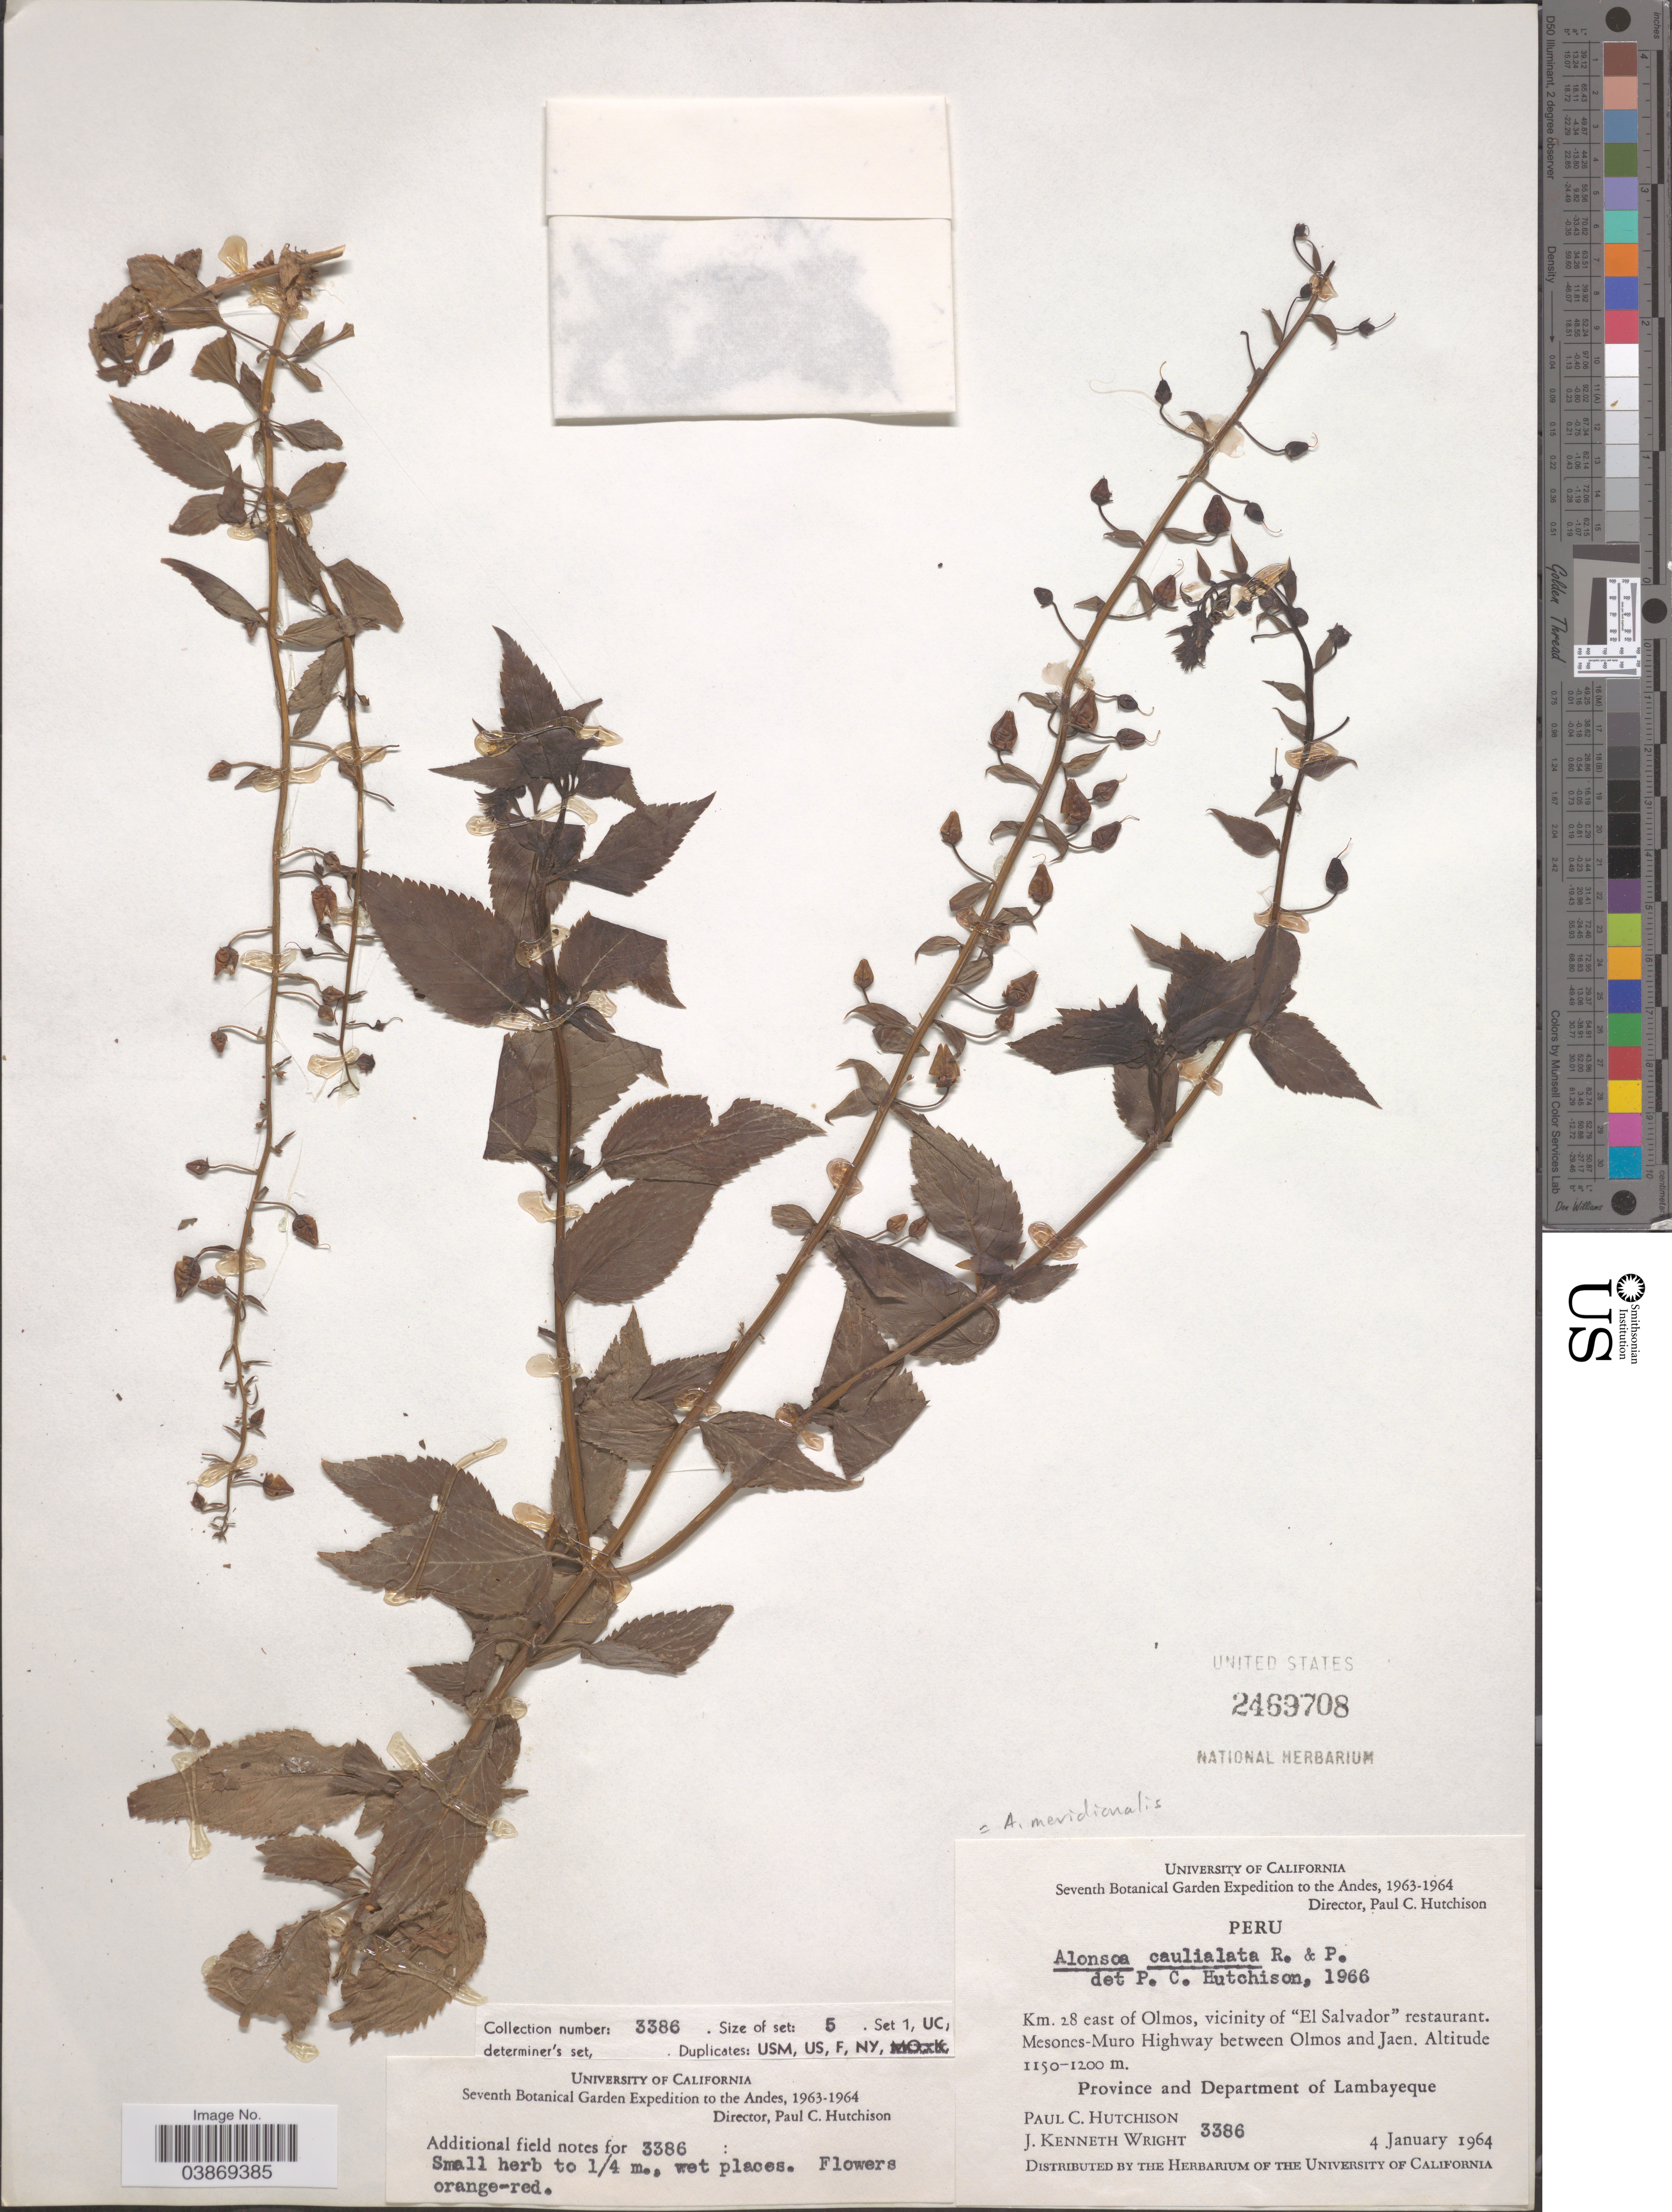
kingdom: Plantae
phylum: Tracheophyta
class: Magnoliopsida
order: Lamiales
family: Scrophulariaceae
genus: Alonsoa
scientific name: Alonsoa caulialata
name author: Ruiz & Pav.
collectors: P. C. Hutchison & J. K. Wright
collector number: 3386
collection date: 1964-01-04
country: Peru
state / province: Lambayeque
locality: The Andes. Km. 28 east of Olmos, vicinity of "El Salvador" restaurant. Mesones-Muro Highway between Olmos and Jaen. Province and Department of Lambayeque.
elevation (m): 1150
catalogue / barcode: US 2469708